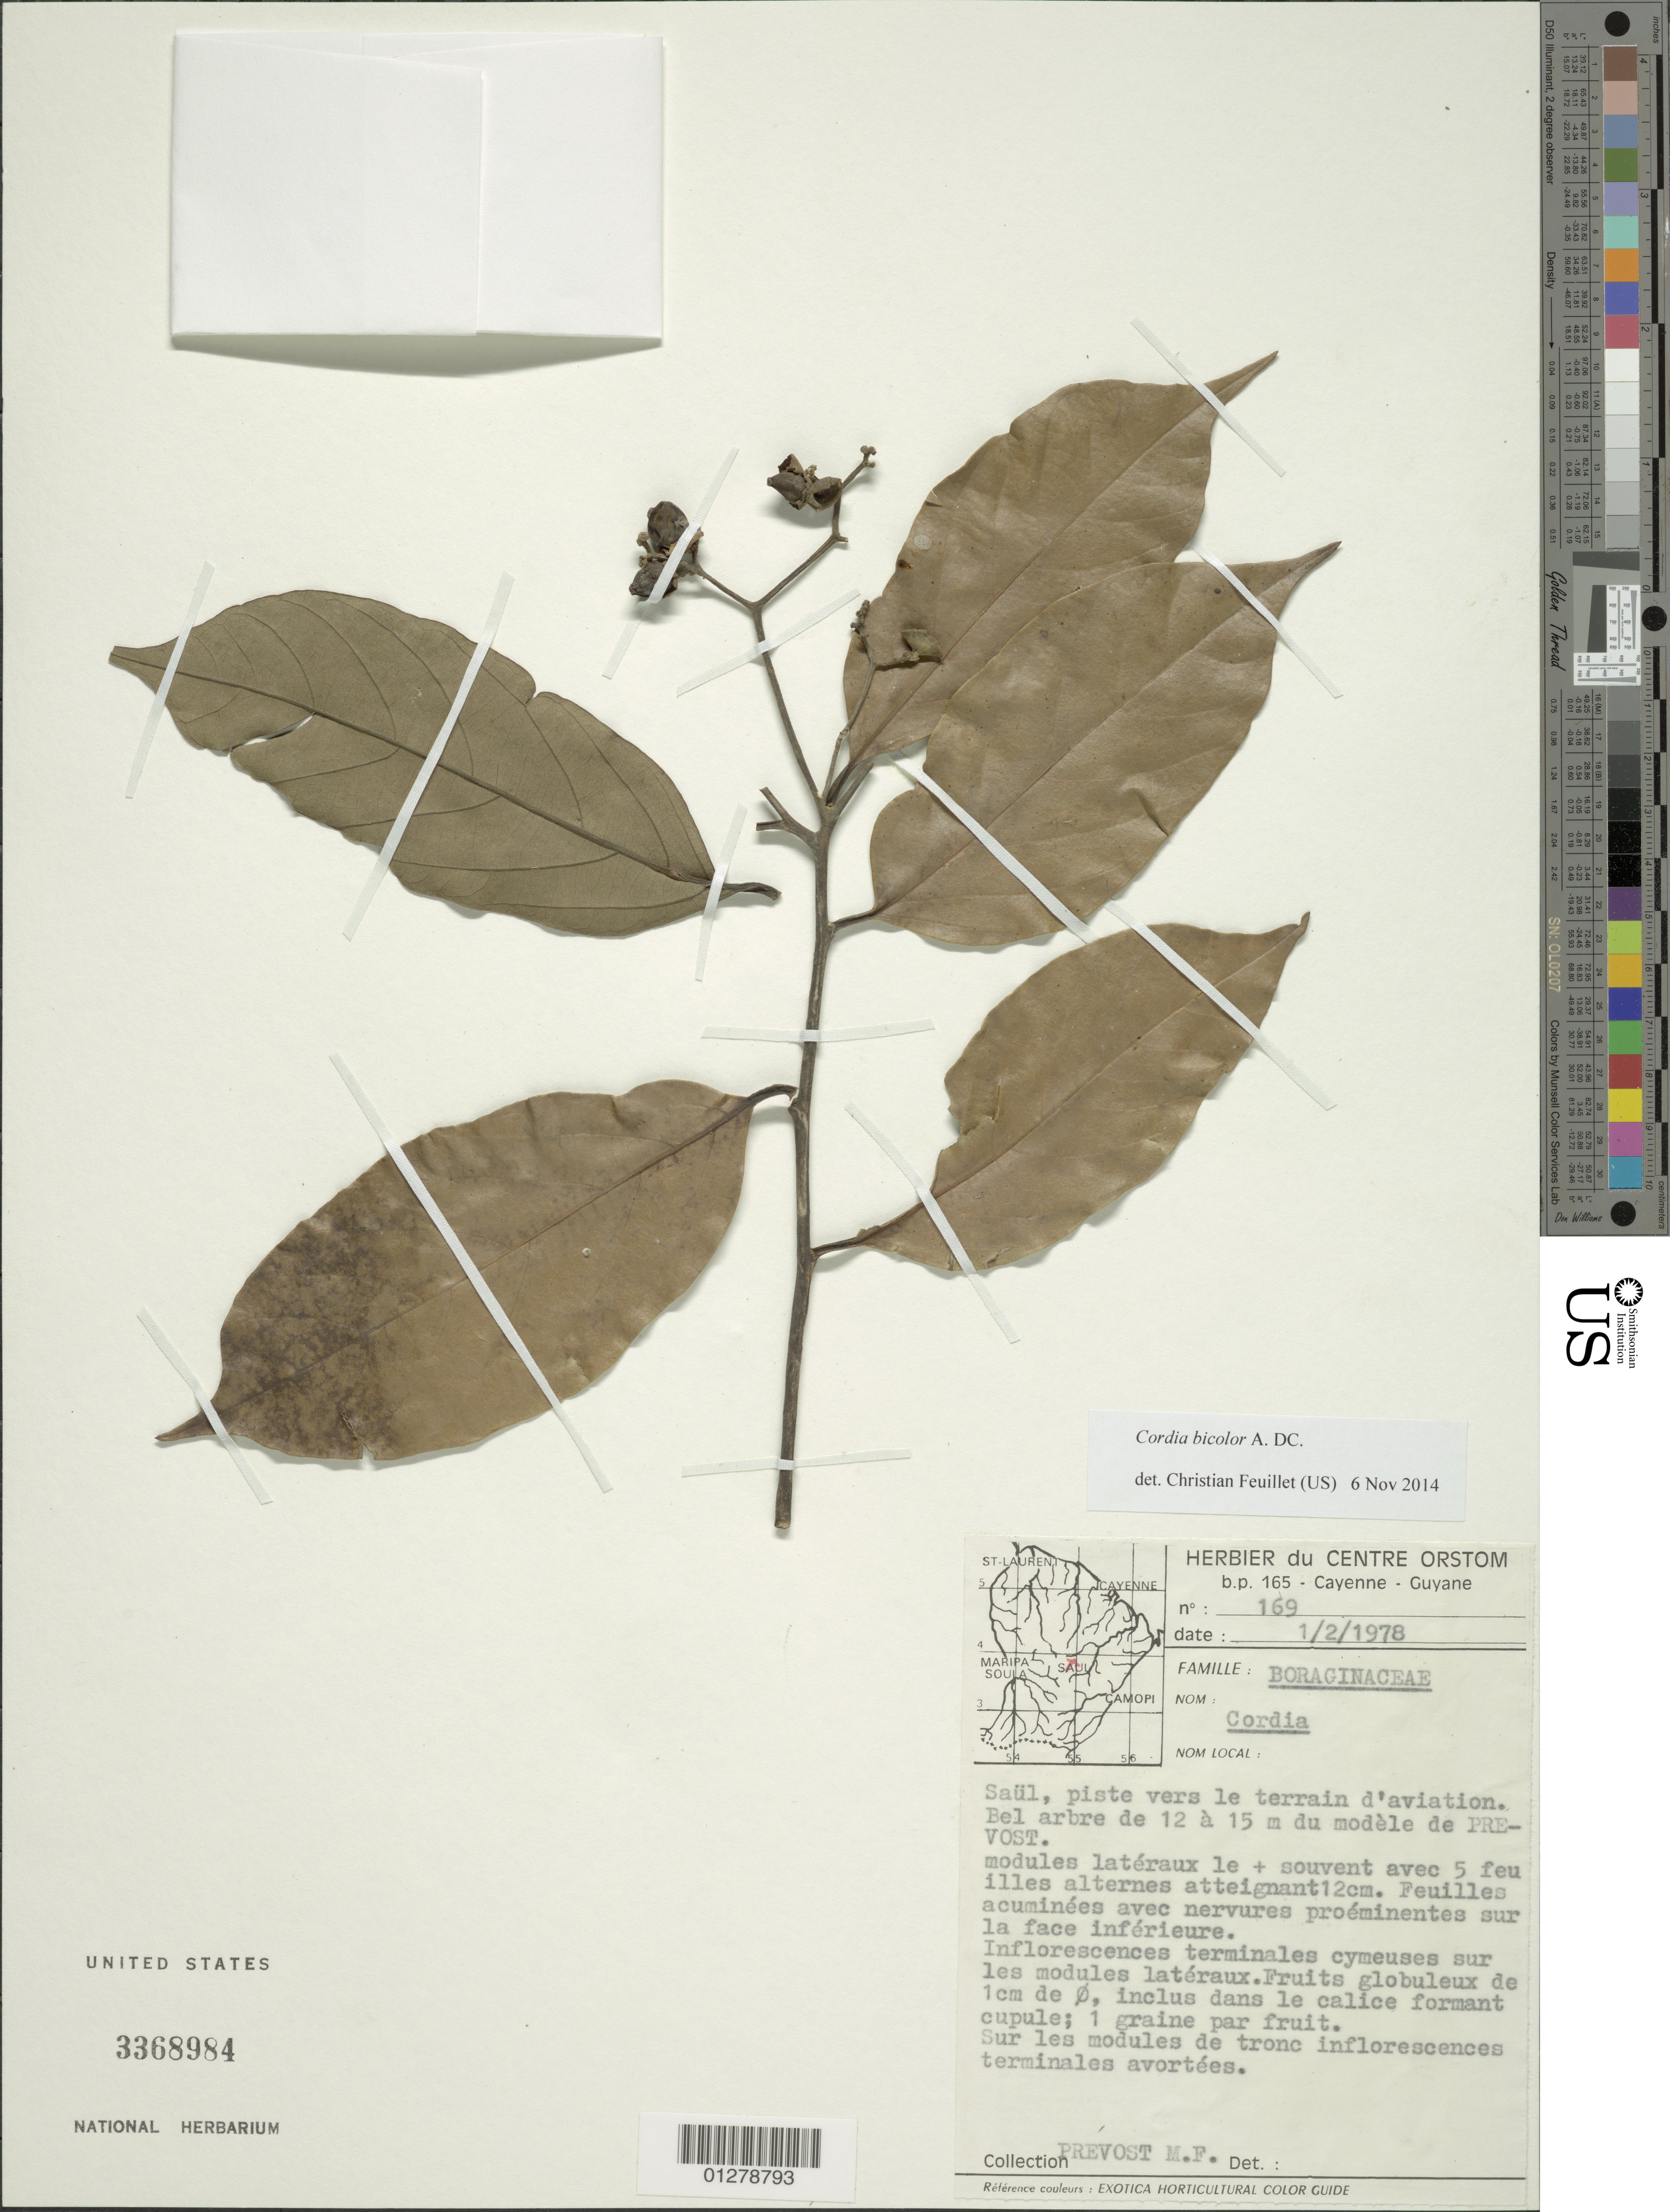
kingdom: Plantae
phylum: Tracheophyta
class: Magnoliopsida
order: Boraginales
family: Cordiaceae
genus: Cordia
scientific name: Cordia bicolor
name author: A. DC.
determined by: Feuillet, C.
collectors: M.-F. Prévost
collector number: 169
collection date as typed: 1/2/1978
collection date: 1978-02-01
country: French Guiana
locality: Saul, piste vers le terrain d'aviation.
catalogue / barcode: US 3368984